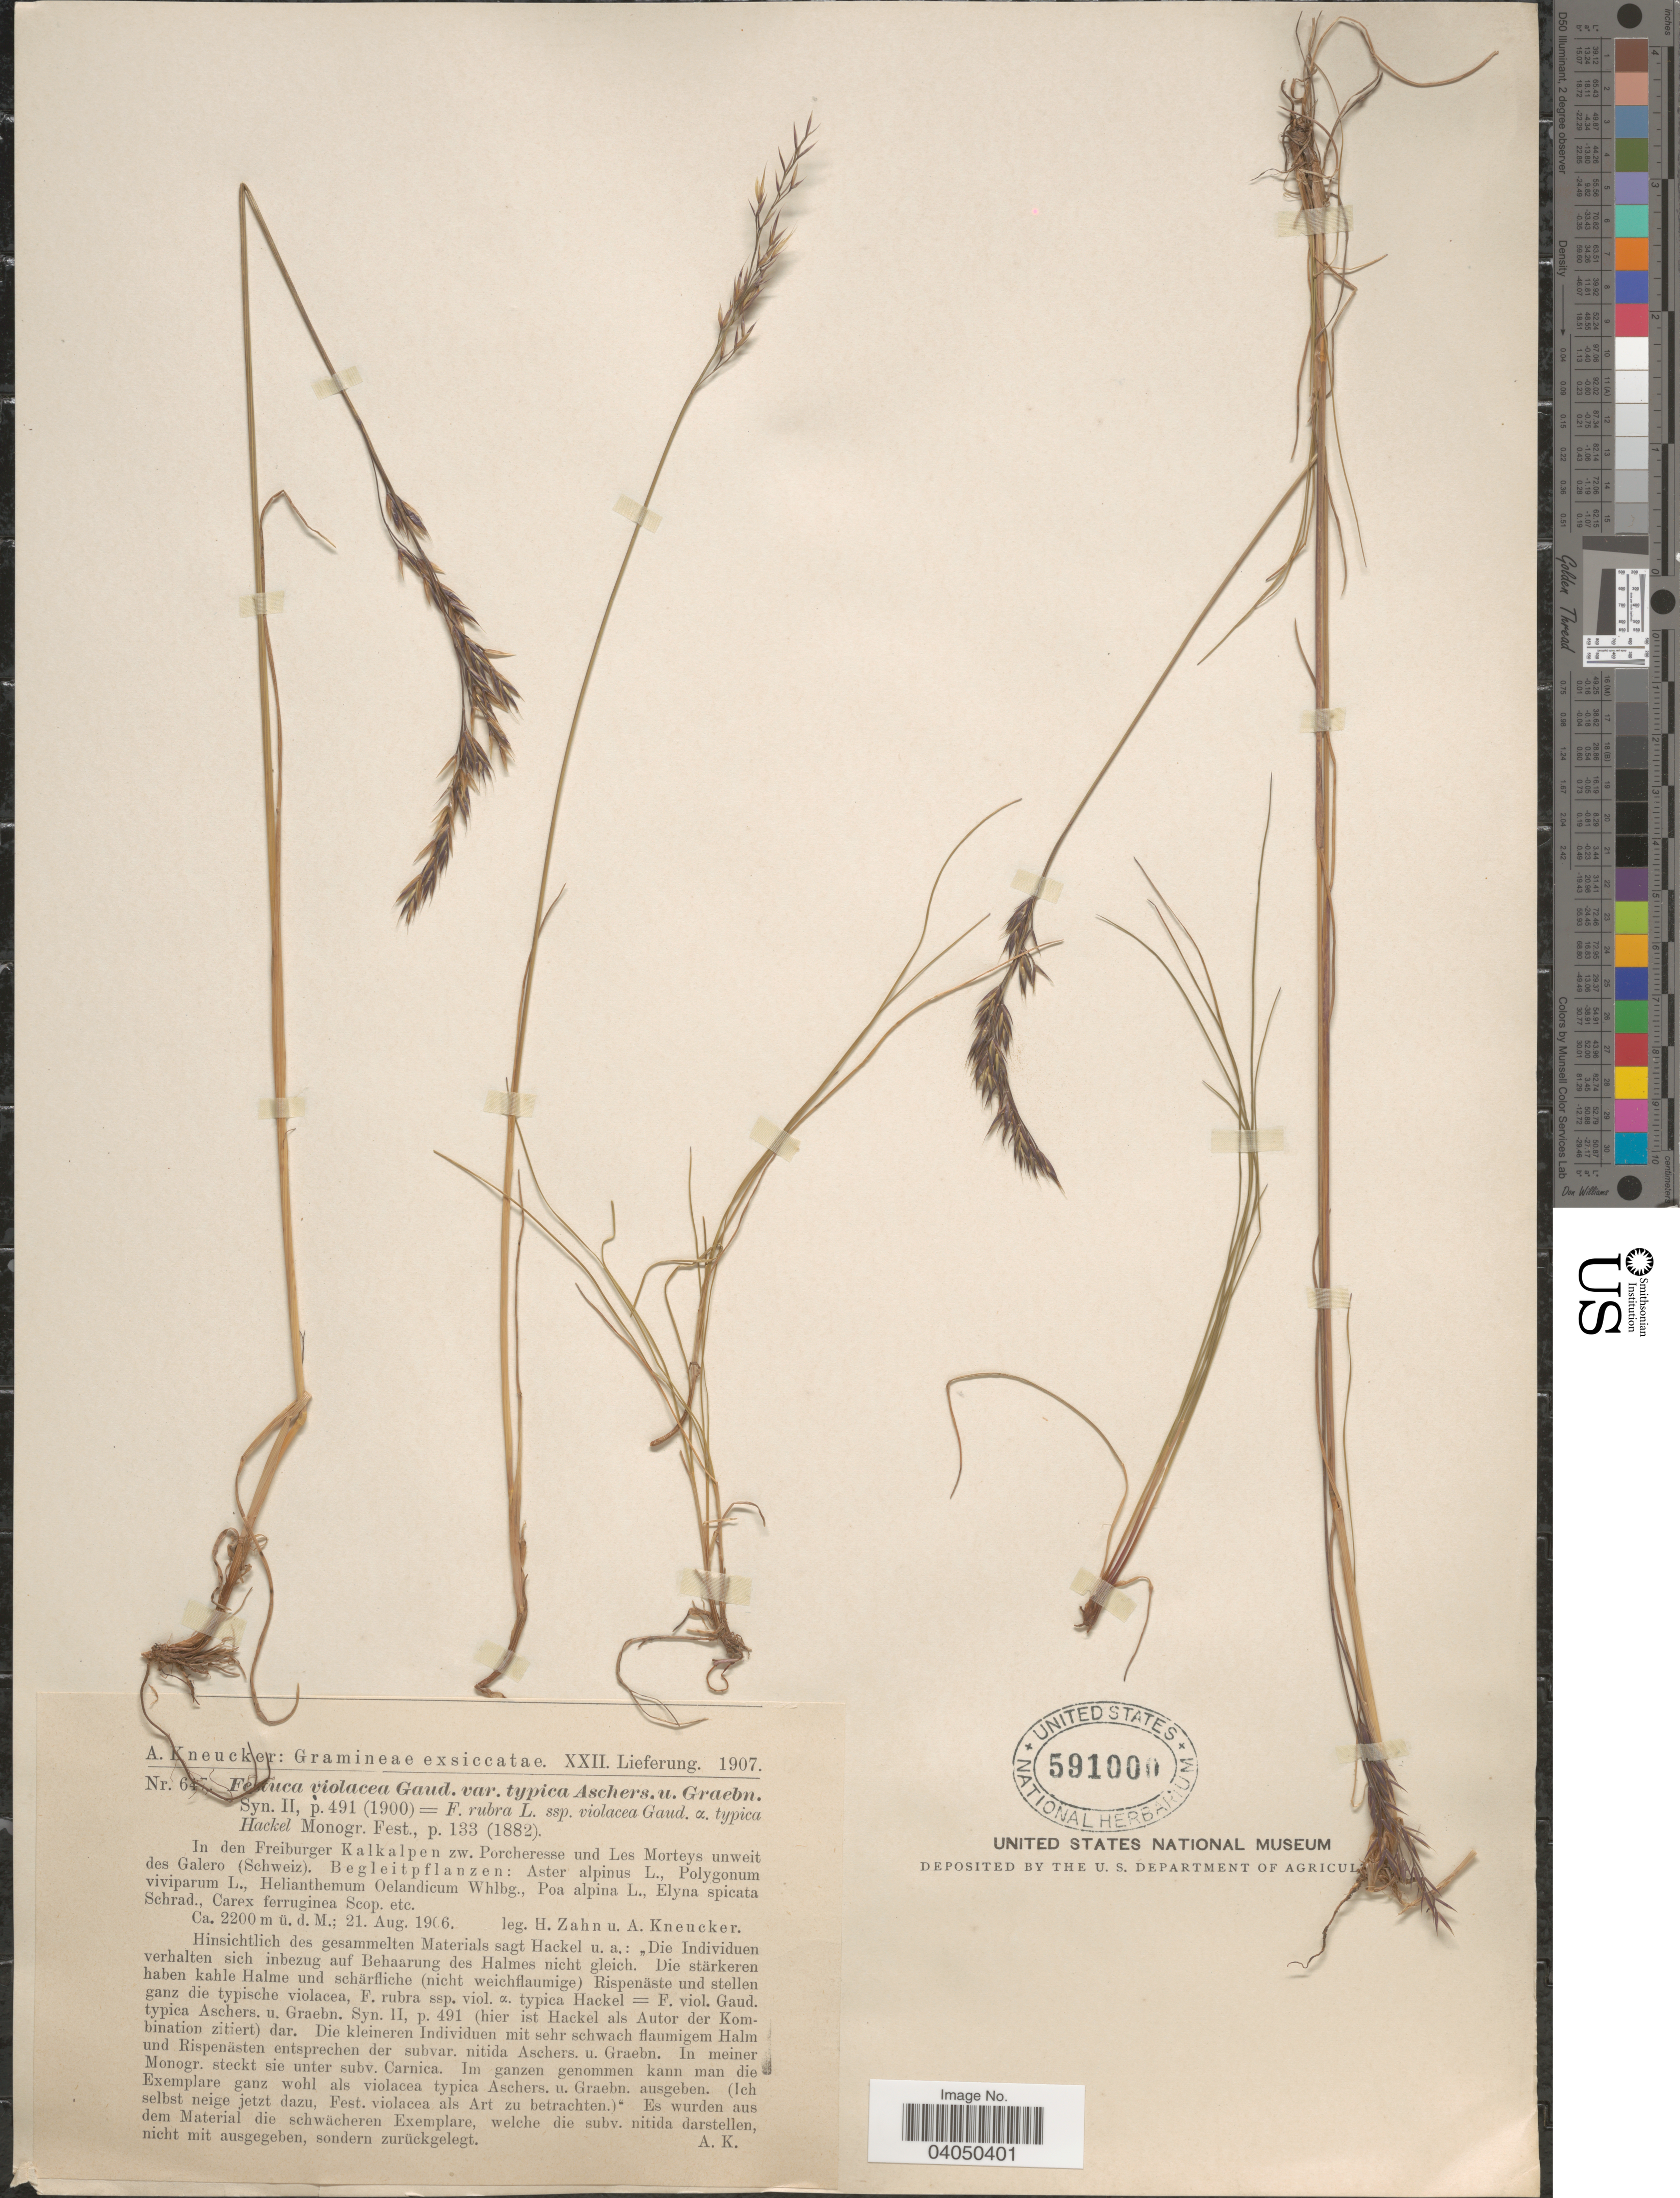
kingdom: Plantae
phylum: Tracheophyta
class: Liliopsida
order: Poales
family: Poaceae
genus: Festuca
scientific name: Festuca violacea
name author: Gaudin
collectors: H. Zahn & A. Kneucker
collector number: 6!7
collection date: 1906-08-21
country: Switzerland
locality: In den Freiburger Kalkalpen zw. Porcheresse und Les Morteys unweit des Galero (Schweiz).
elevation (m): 2200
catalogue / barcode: US 591000